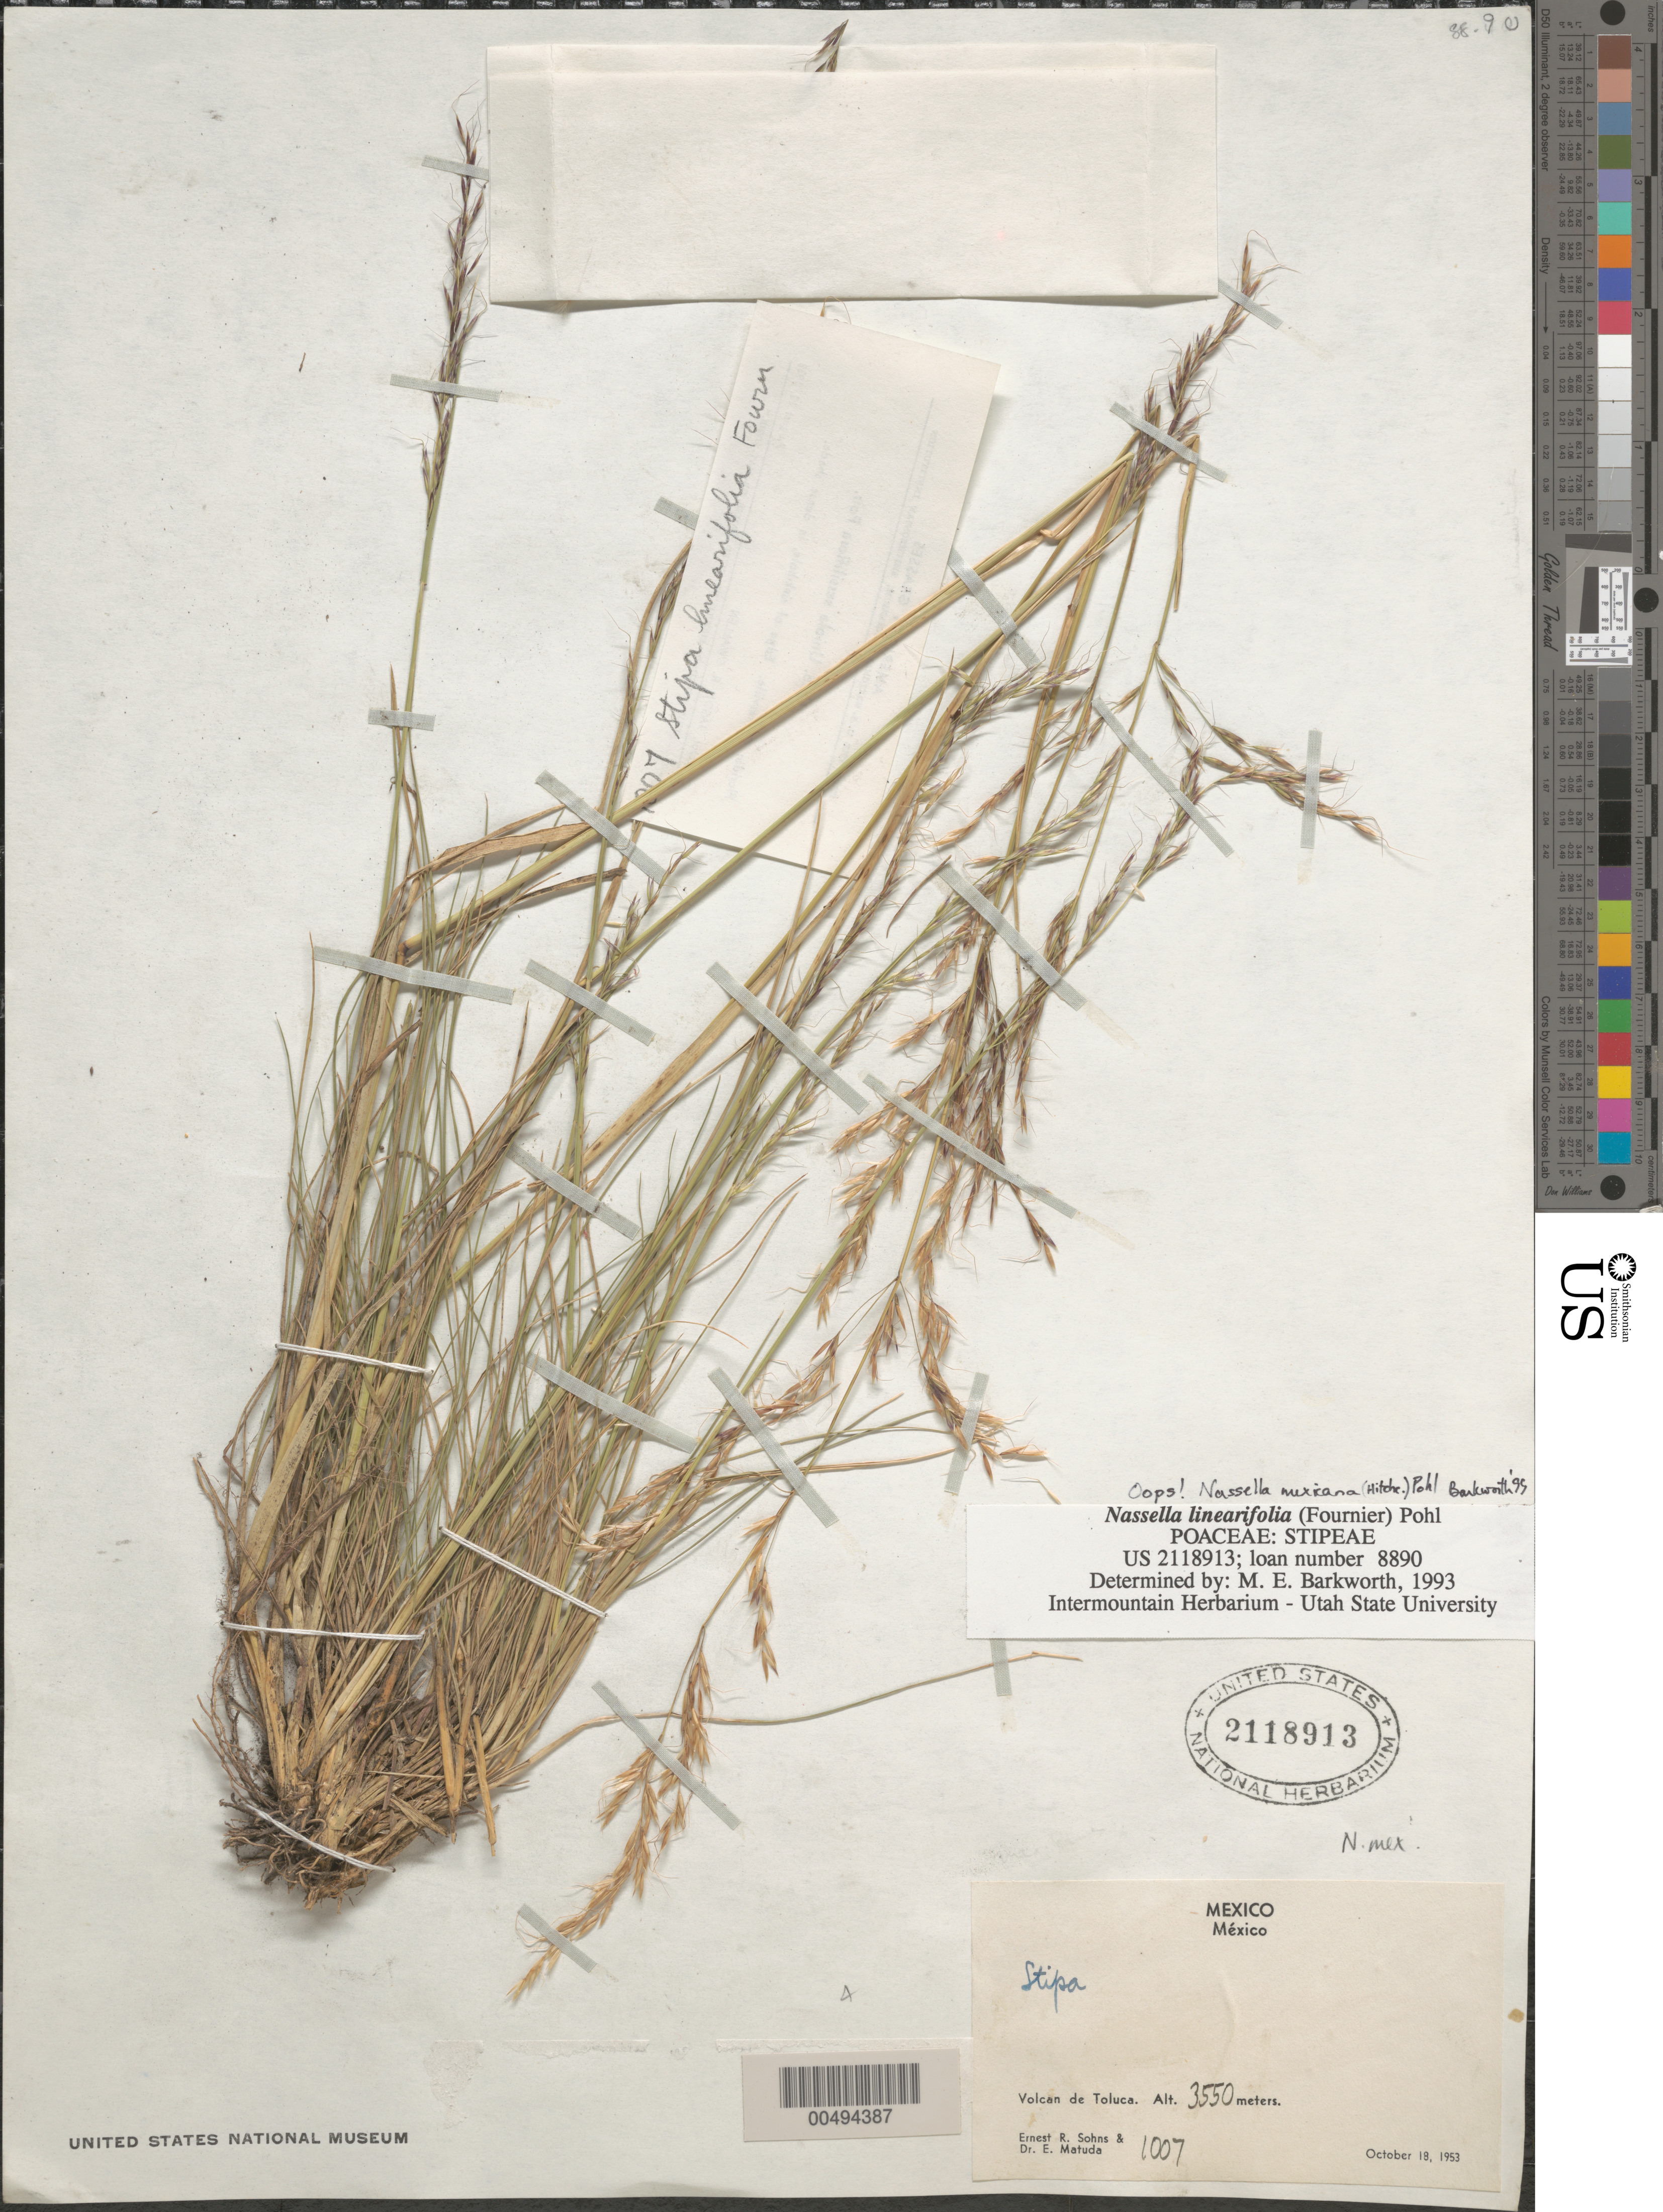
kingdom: Plantae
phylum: Tracheophyta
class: Liliopsida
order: Poales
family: Poaceae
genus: Nassella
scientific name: Nassella linearifolia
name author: (E. Fourn.) R.W. Pohl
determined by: Barkworth, M. E.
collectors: E. R. Sohns & E. Matuda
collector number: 1007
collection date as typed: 18 Oct 1953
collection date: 1953-10-18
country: Mexico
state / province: México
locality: Volcan de Toluca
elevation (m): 3550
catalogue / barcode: US 2118913